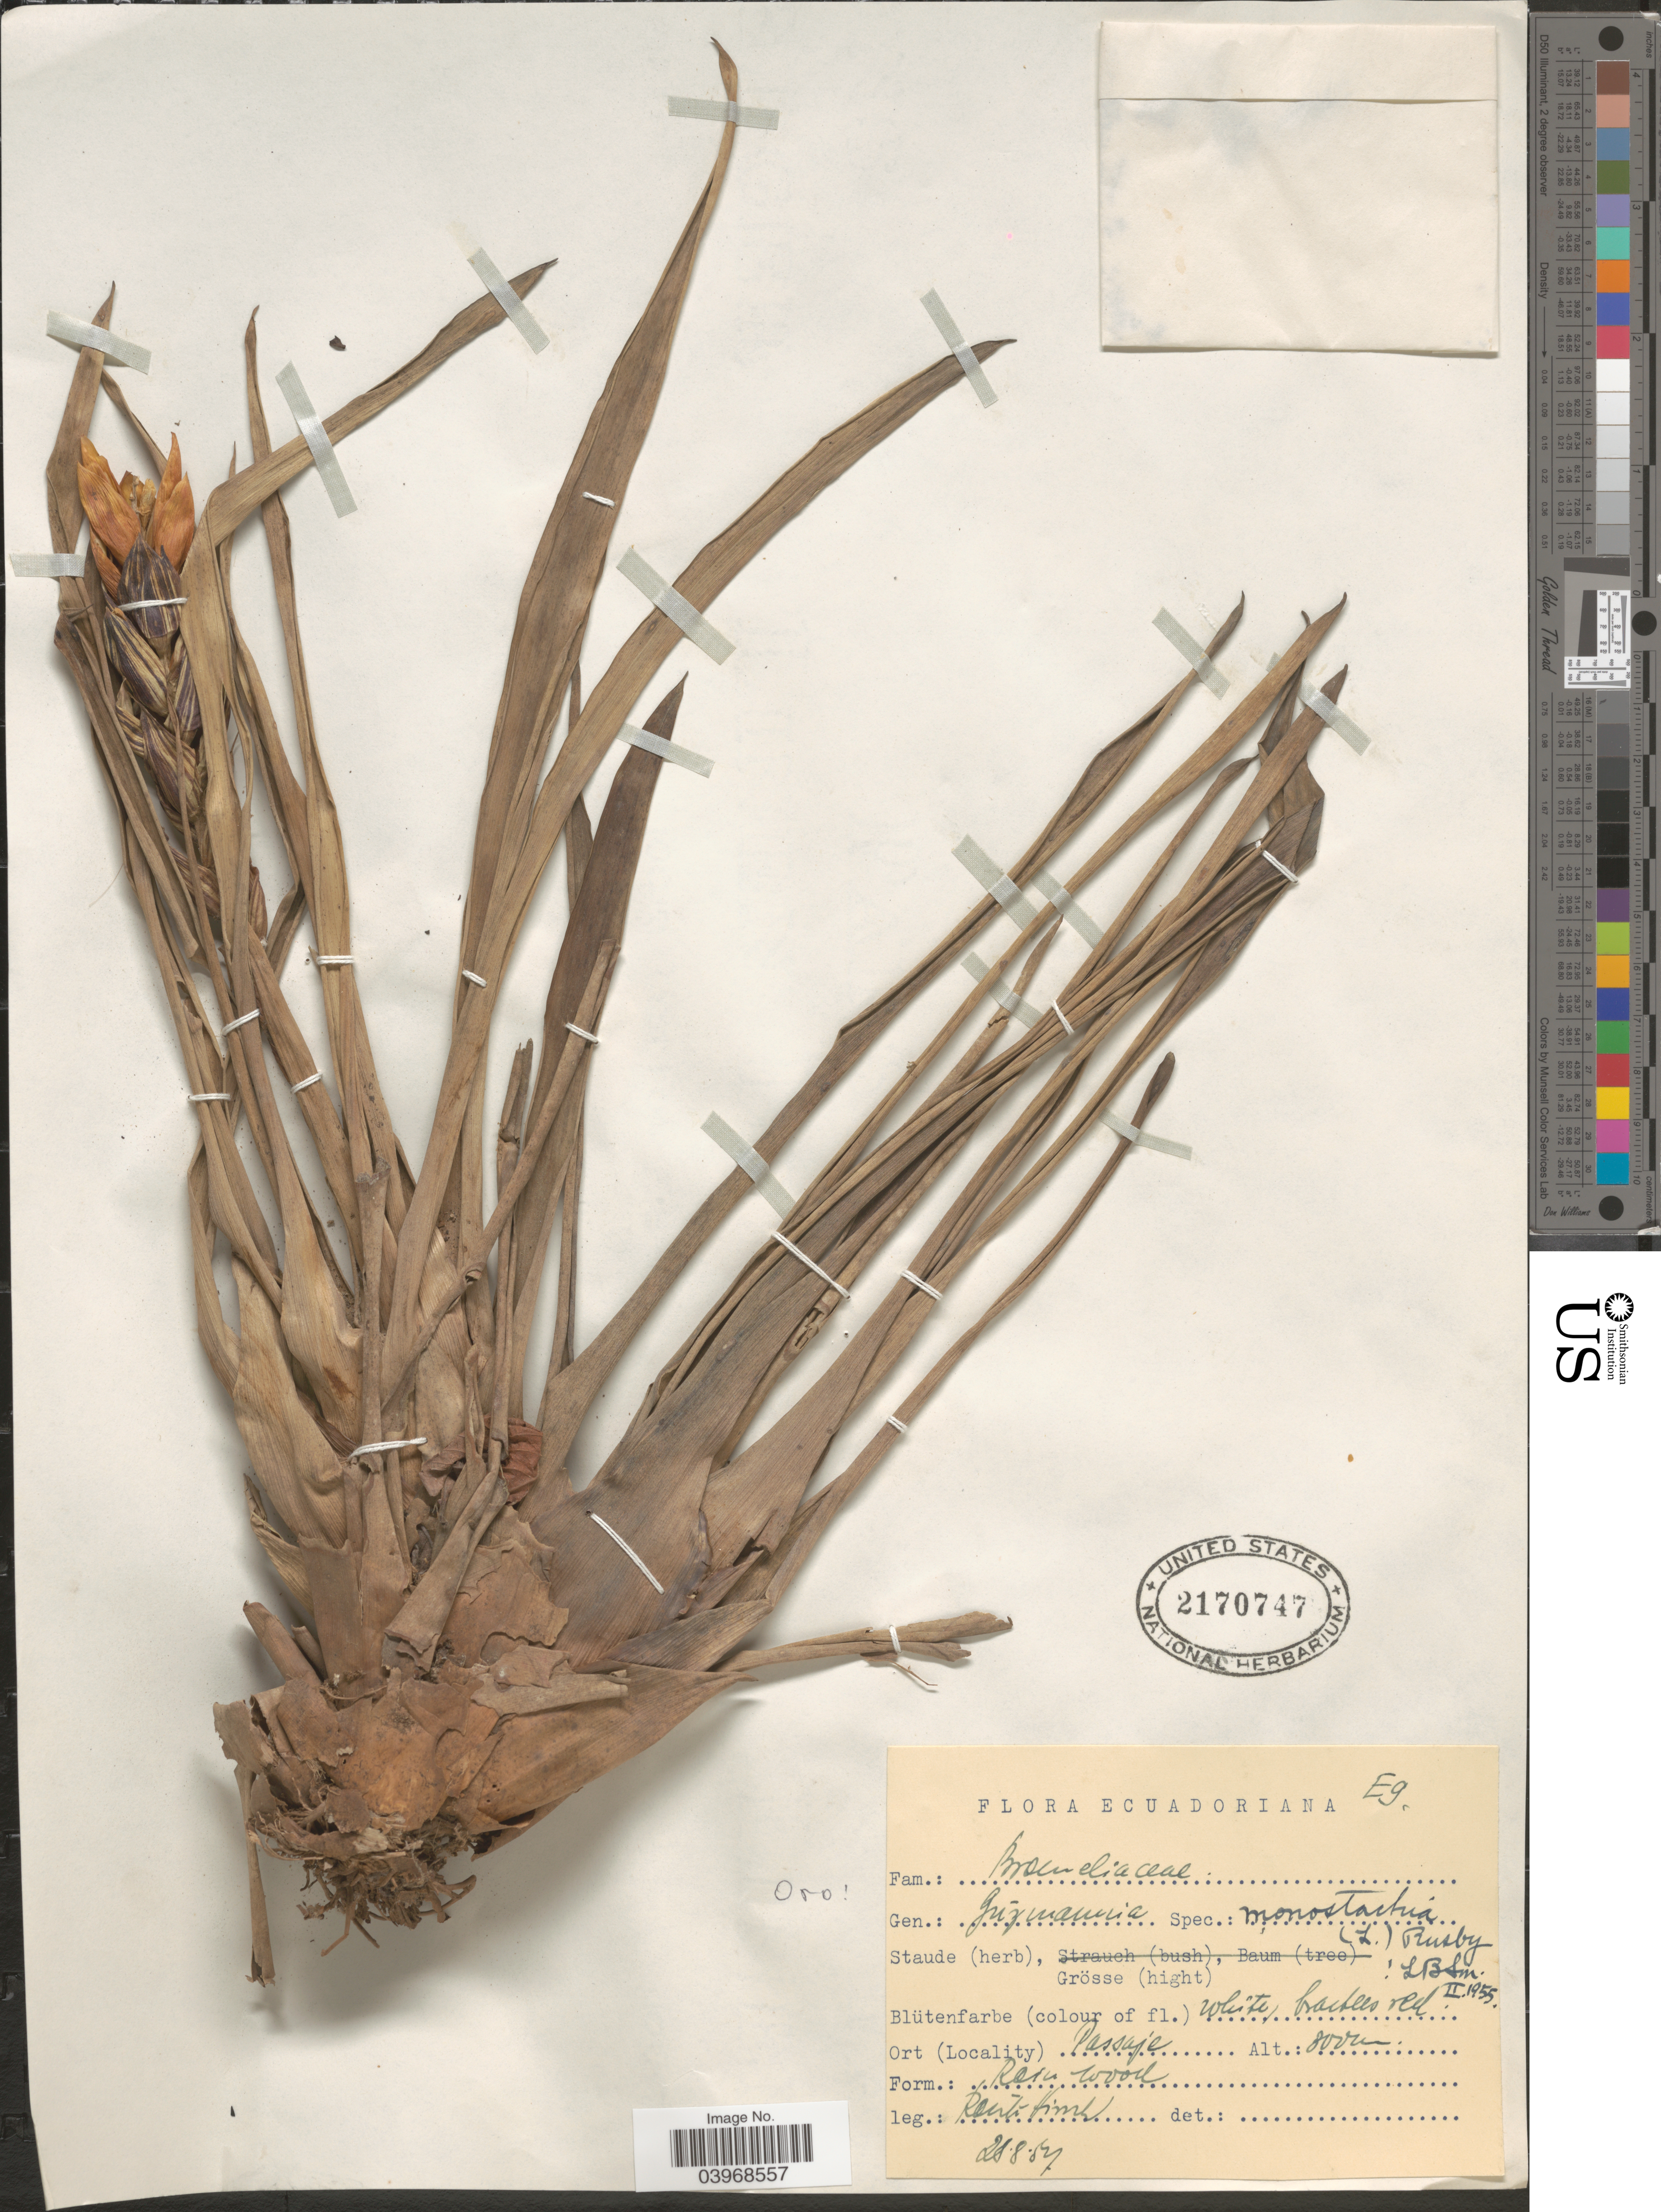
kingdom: Plantae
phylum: Tracheophyta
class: Liliopsida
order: Poales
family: Bromeliaceae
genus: Guzmania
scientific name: Guzmania monostachia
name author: (L.) Rusby ex Mez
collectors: -. Rauh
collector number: E9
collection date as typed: Transcribed d/m/y: 28/8/87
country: Ecuador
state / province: El Oro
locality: Passaje.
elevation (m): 800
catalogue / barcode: US 2170747